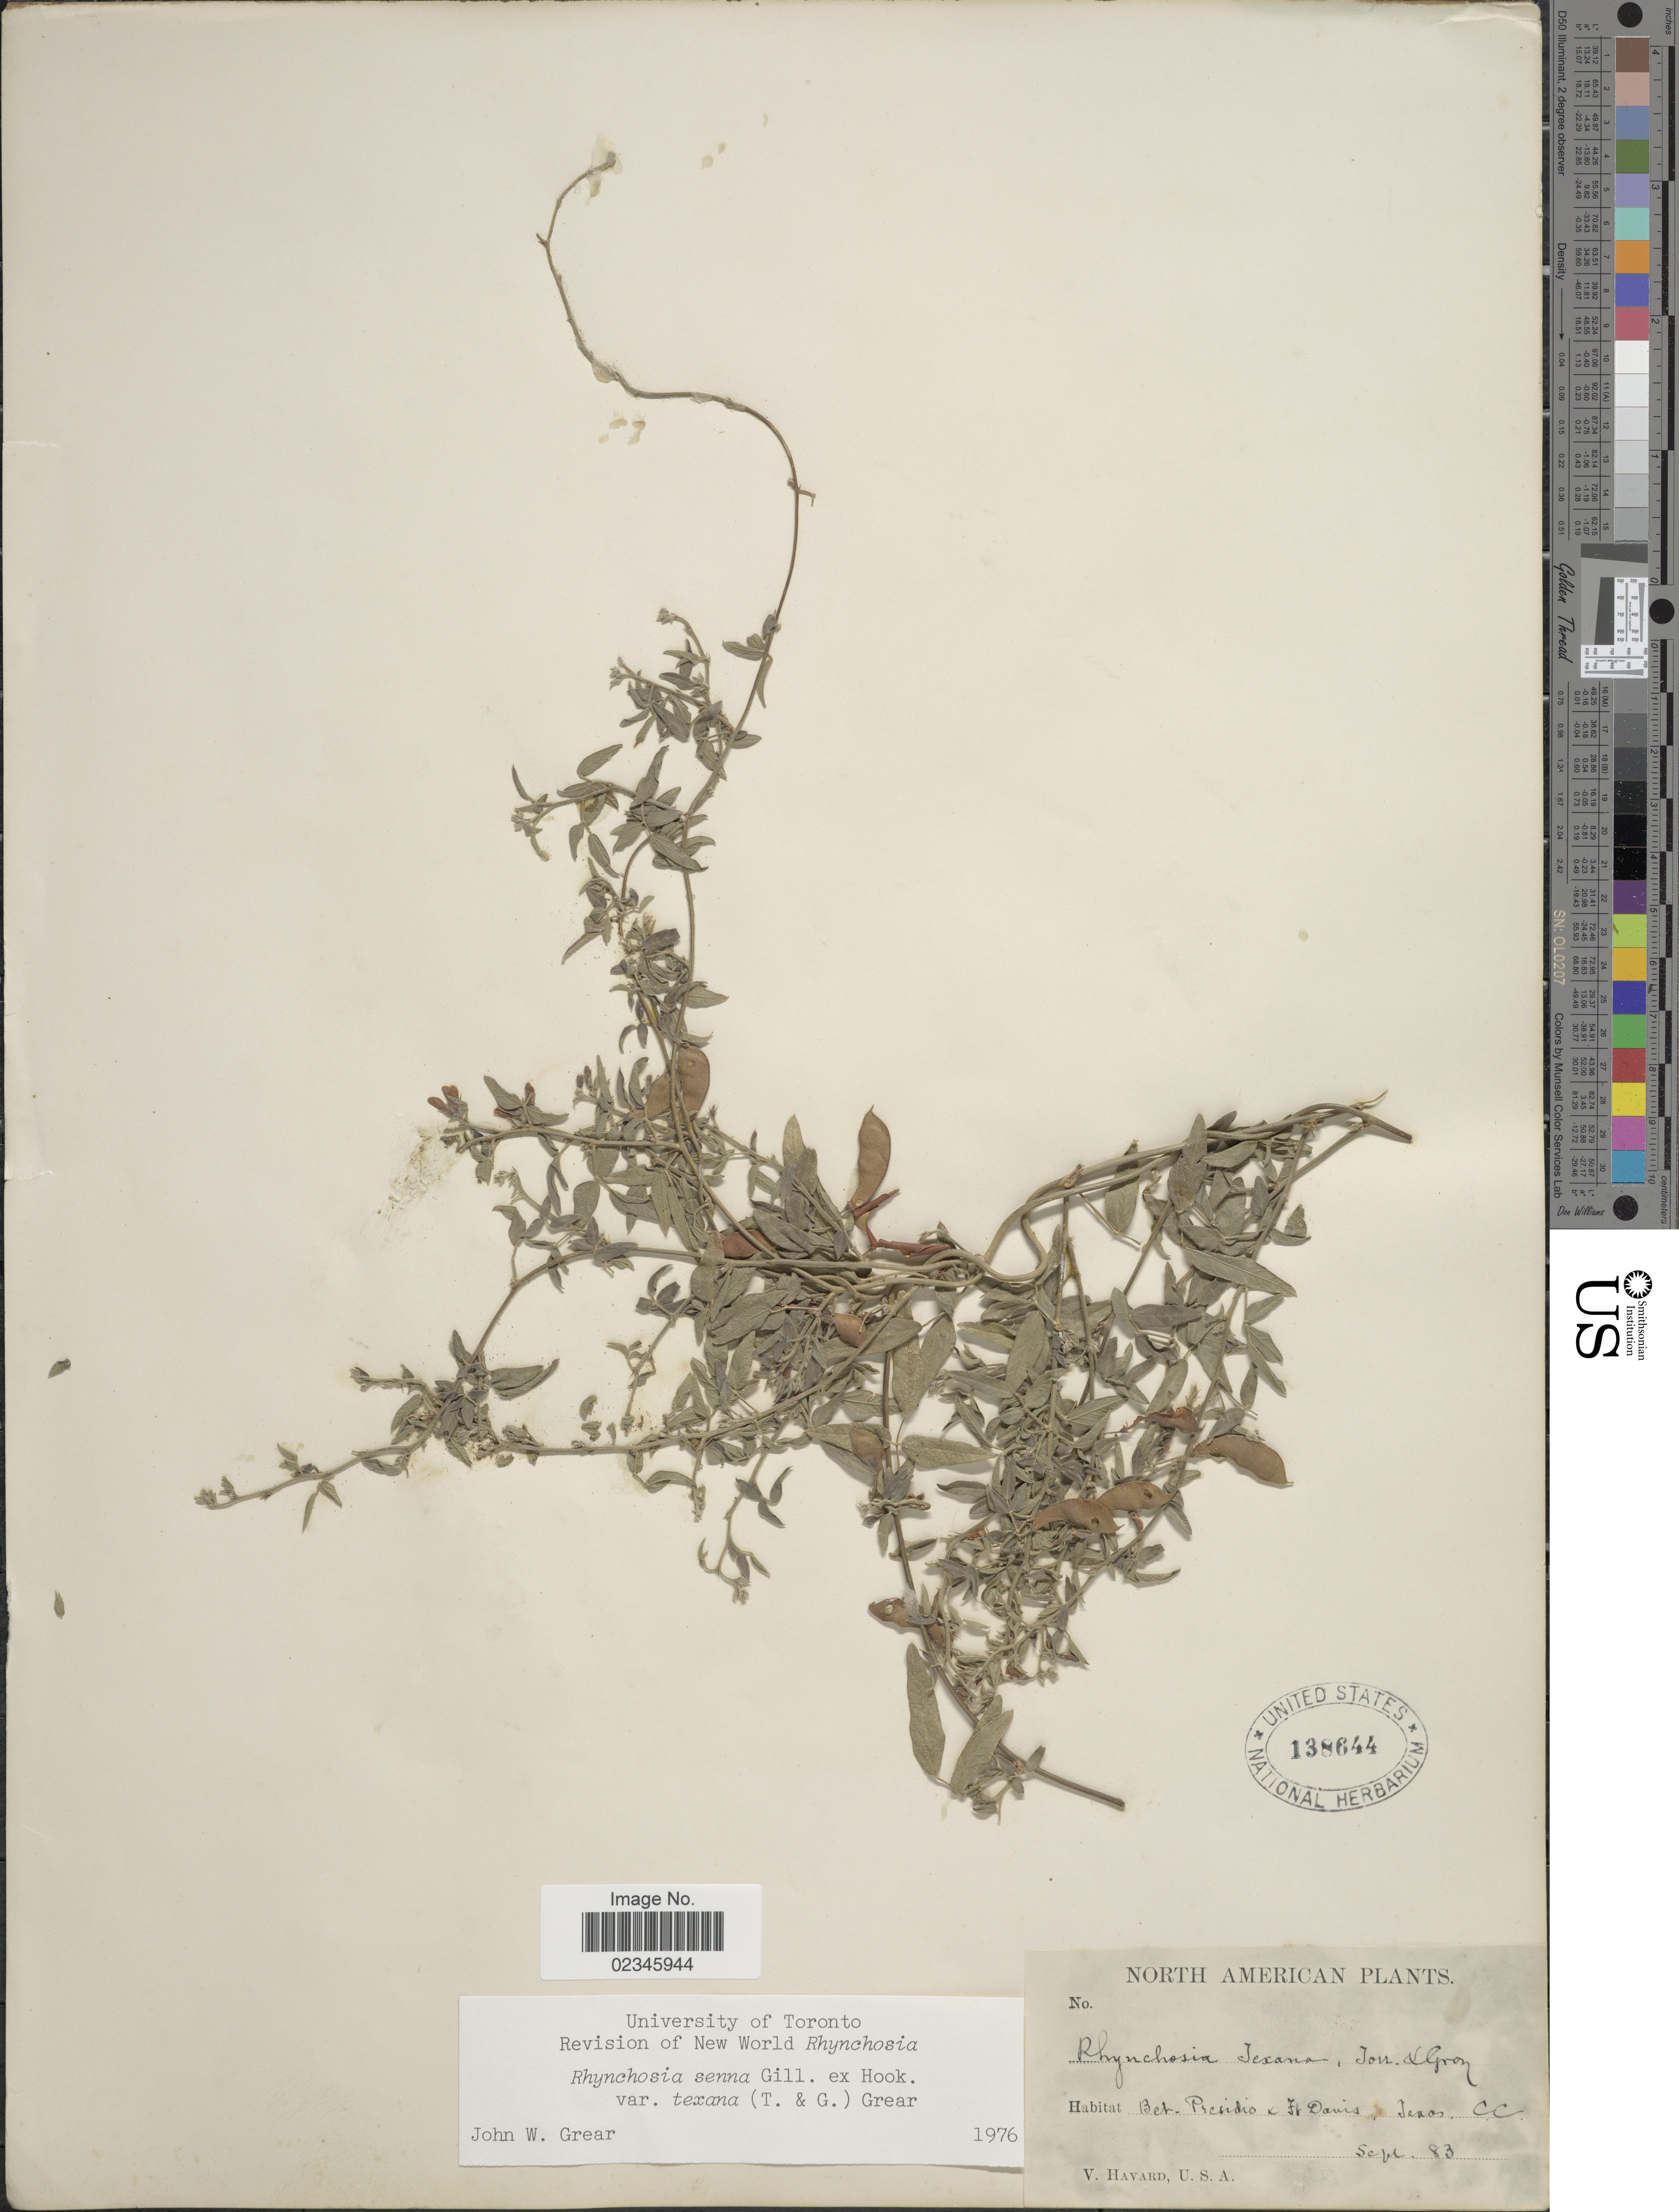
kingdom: Plantae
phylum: Tracheophyta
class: Magnoliopsida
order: Fabales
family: Fabaceae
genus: Rhynchosia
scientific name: Rhynchosia senna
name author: Gillies ex Hook.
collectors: V. Havard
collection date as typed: Transcribed d/m/y: /9/83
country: United States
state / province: Texas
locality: Bet. presidio, Ft. Davis, CC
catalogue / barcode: US 138644